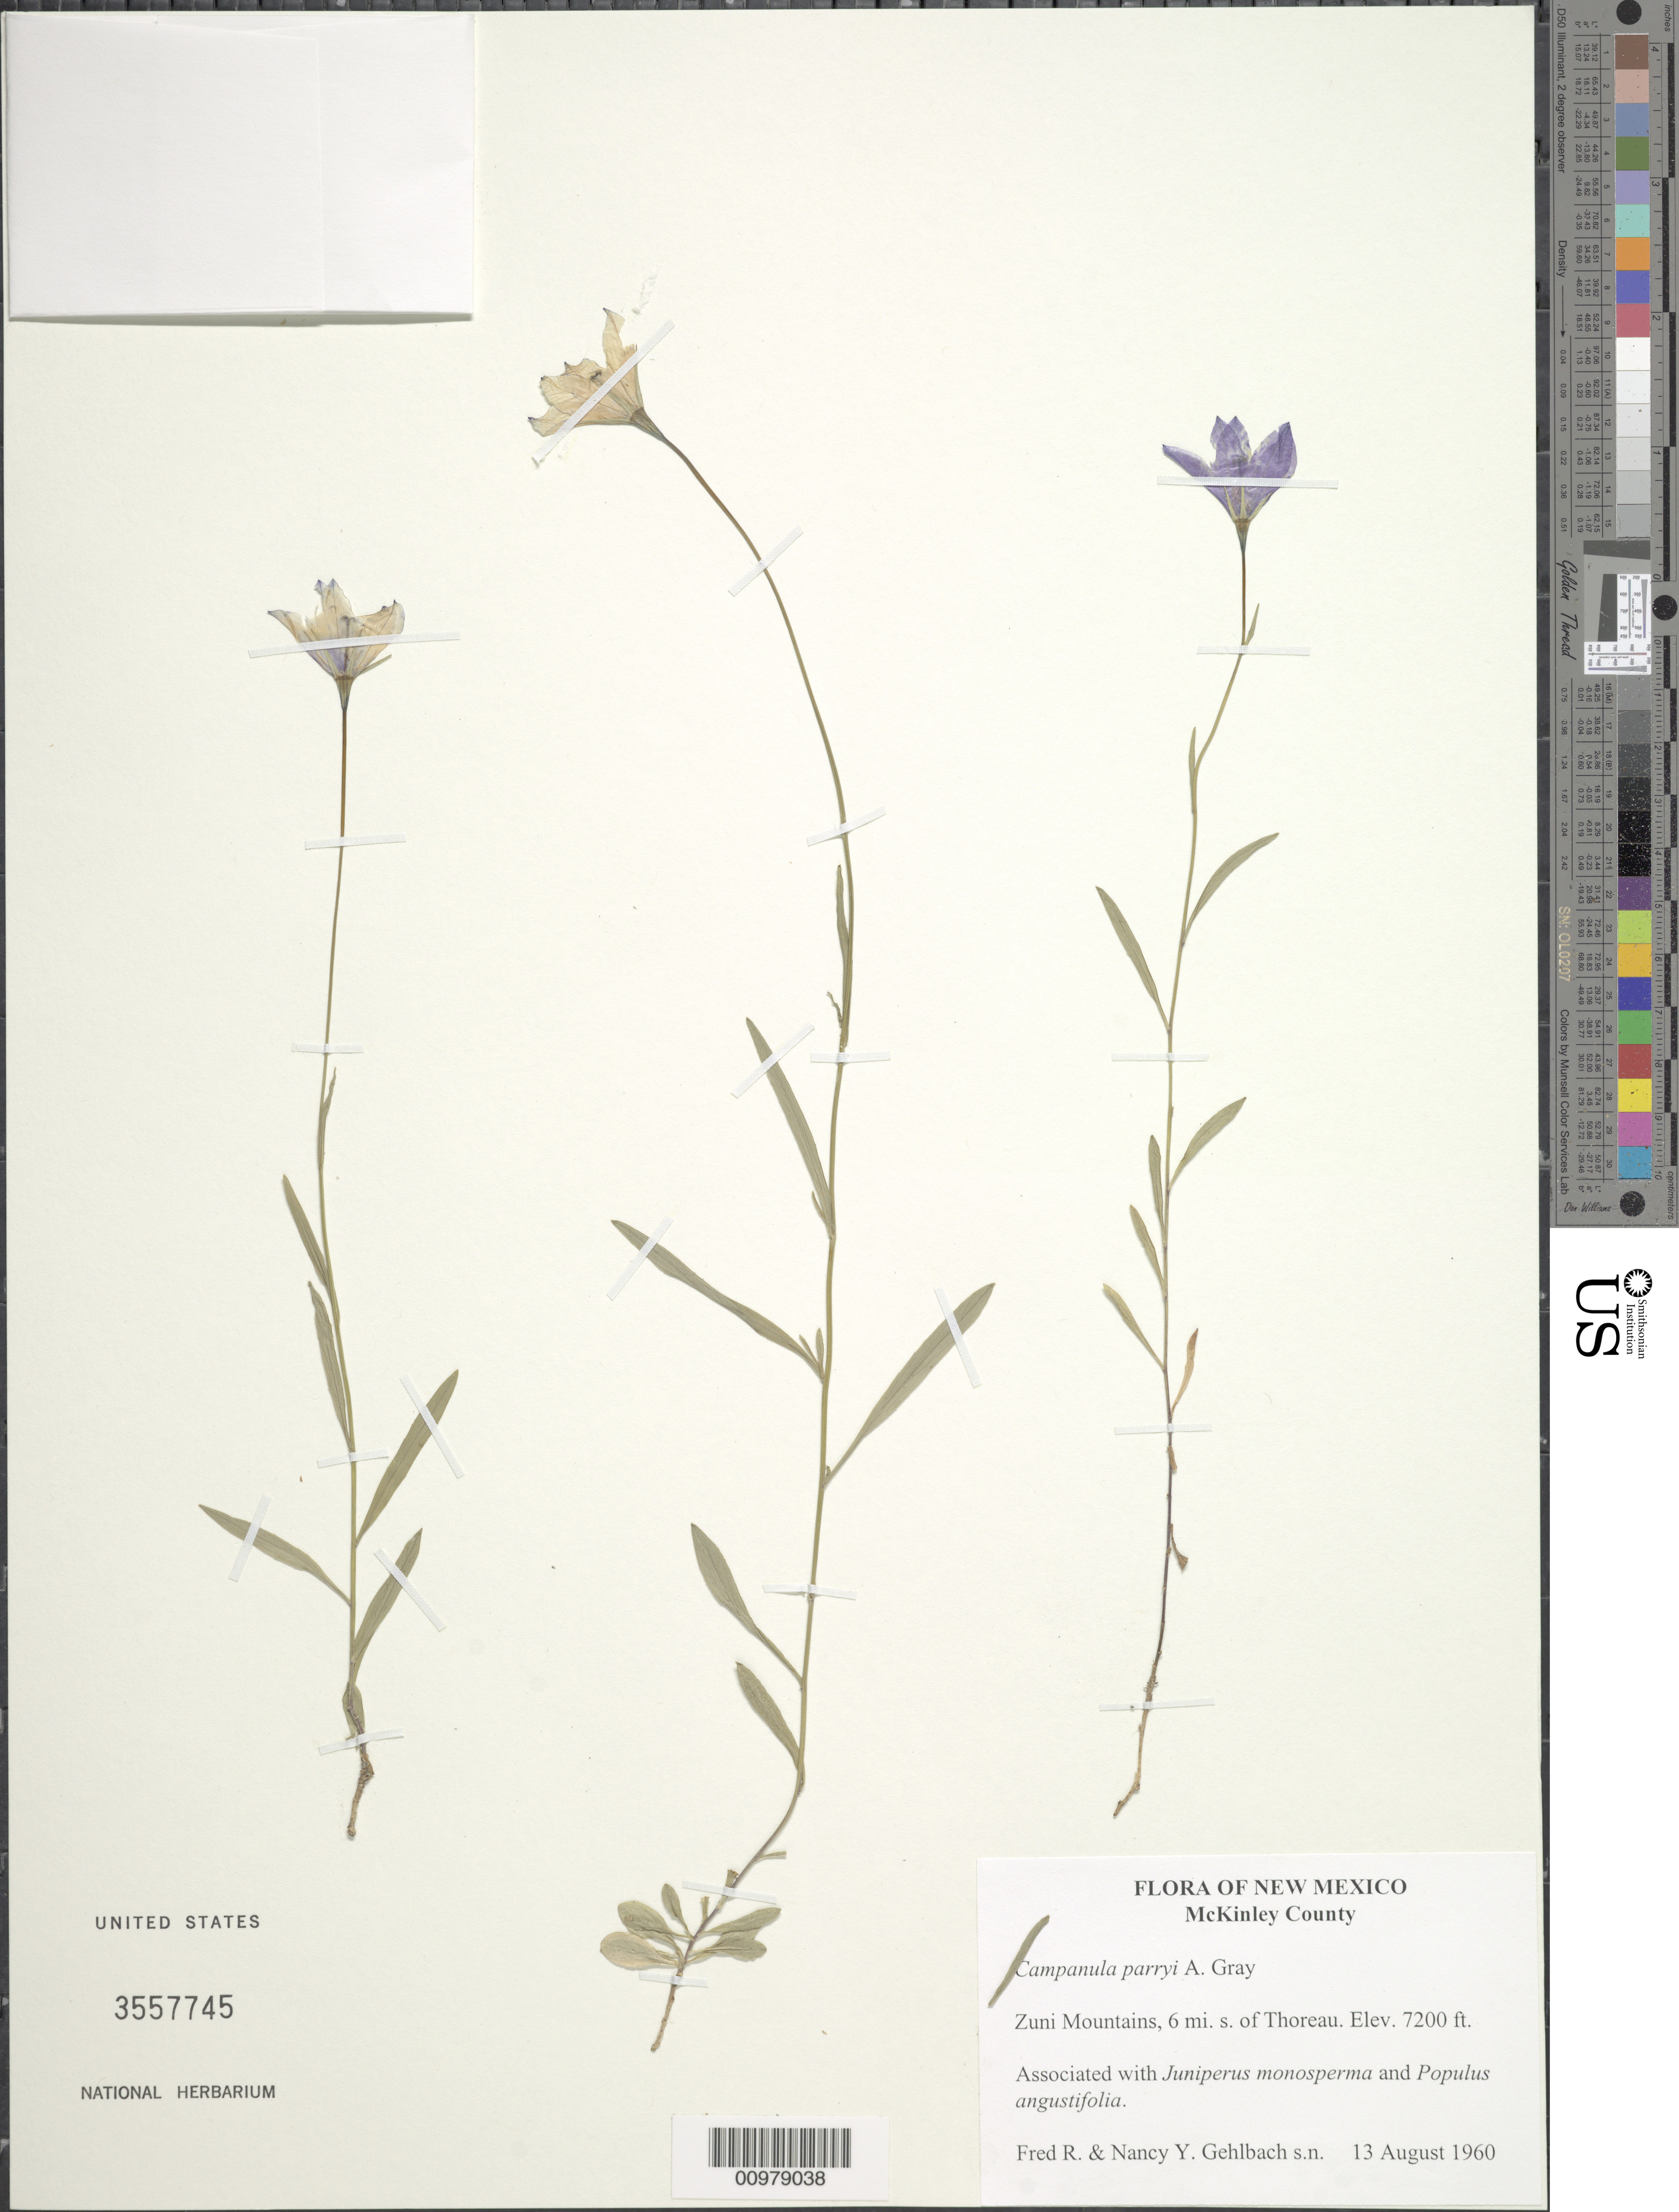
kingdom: Plantae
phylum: Tracheophyta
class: Magnoliopsida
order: Asterales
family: Campanulaceae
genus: Campanula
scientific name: Campanula parryi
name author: A. Gray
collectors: F. R. Gehlbach & N. Y. Gehlbach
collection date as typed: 13 August 1960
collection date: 1960-08-13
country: United States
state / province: New Mexico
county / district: McKinley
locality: Zuni Mountains, 6 mi. S of Thoreau.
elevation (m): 2195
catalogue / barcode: US 3557745